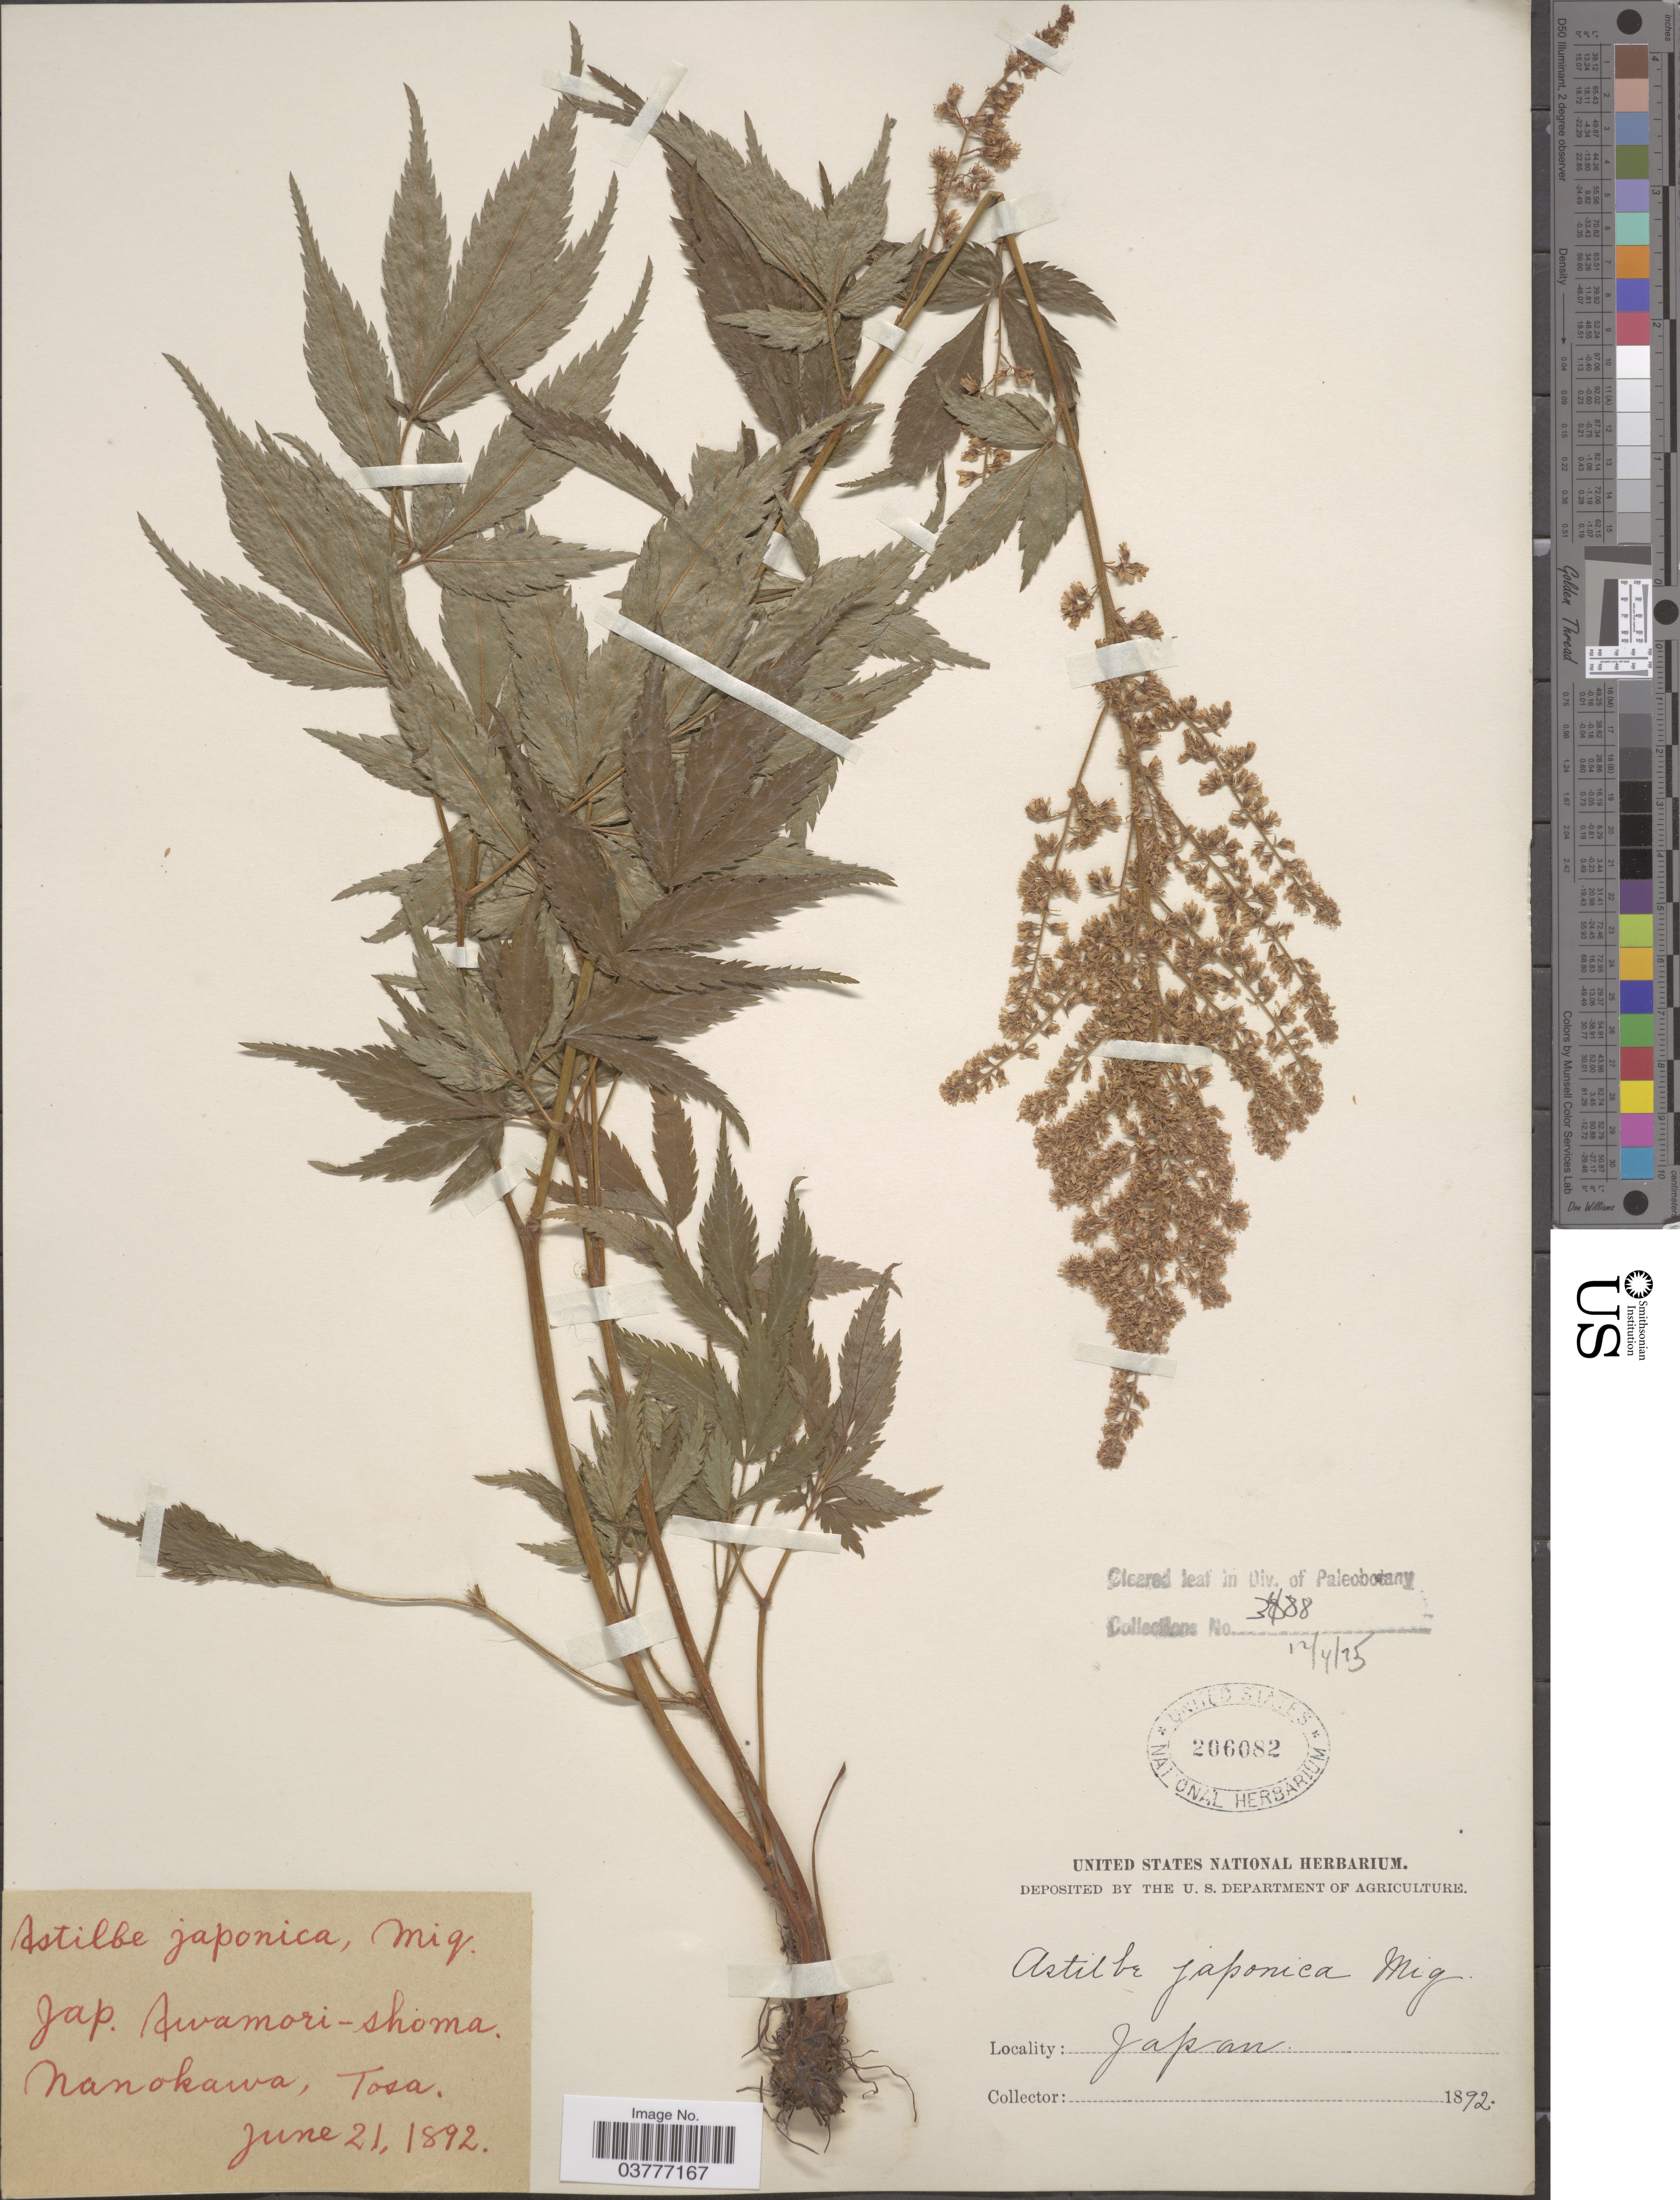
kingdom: Plantae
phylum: Tracheophyta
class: Magnoliopsida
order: Saxifragales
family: Saxifragaceae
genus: Astilbe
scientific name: Astilbe japonica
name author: (C. Morren & Decne.) A. Gray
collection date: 1892-06-21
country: Japan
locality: Nanokawa, Tosa.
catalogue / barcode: US 206082